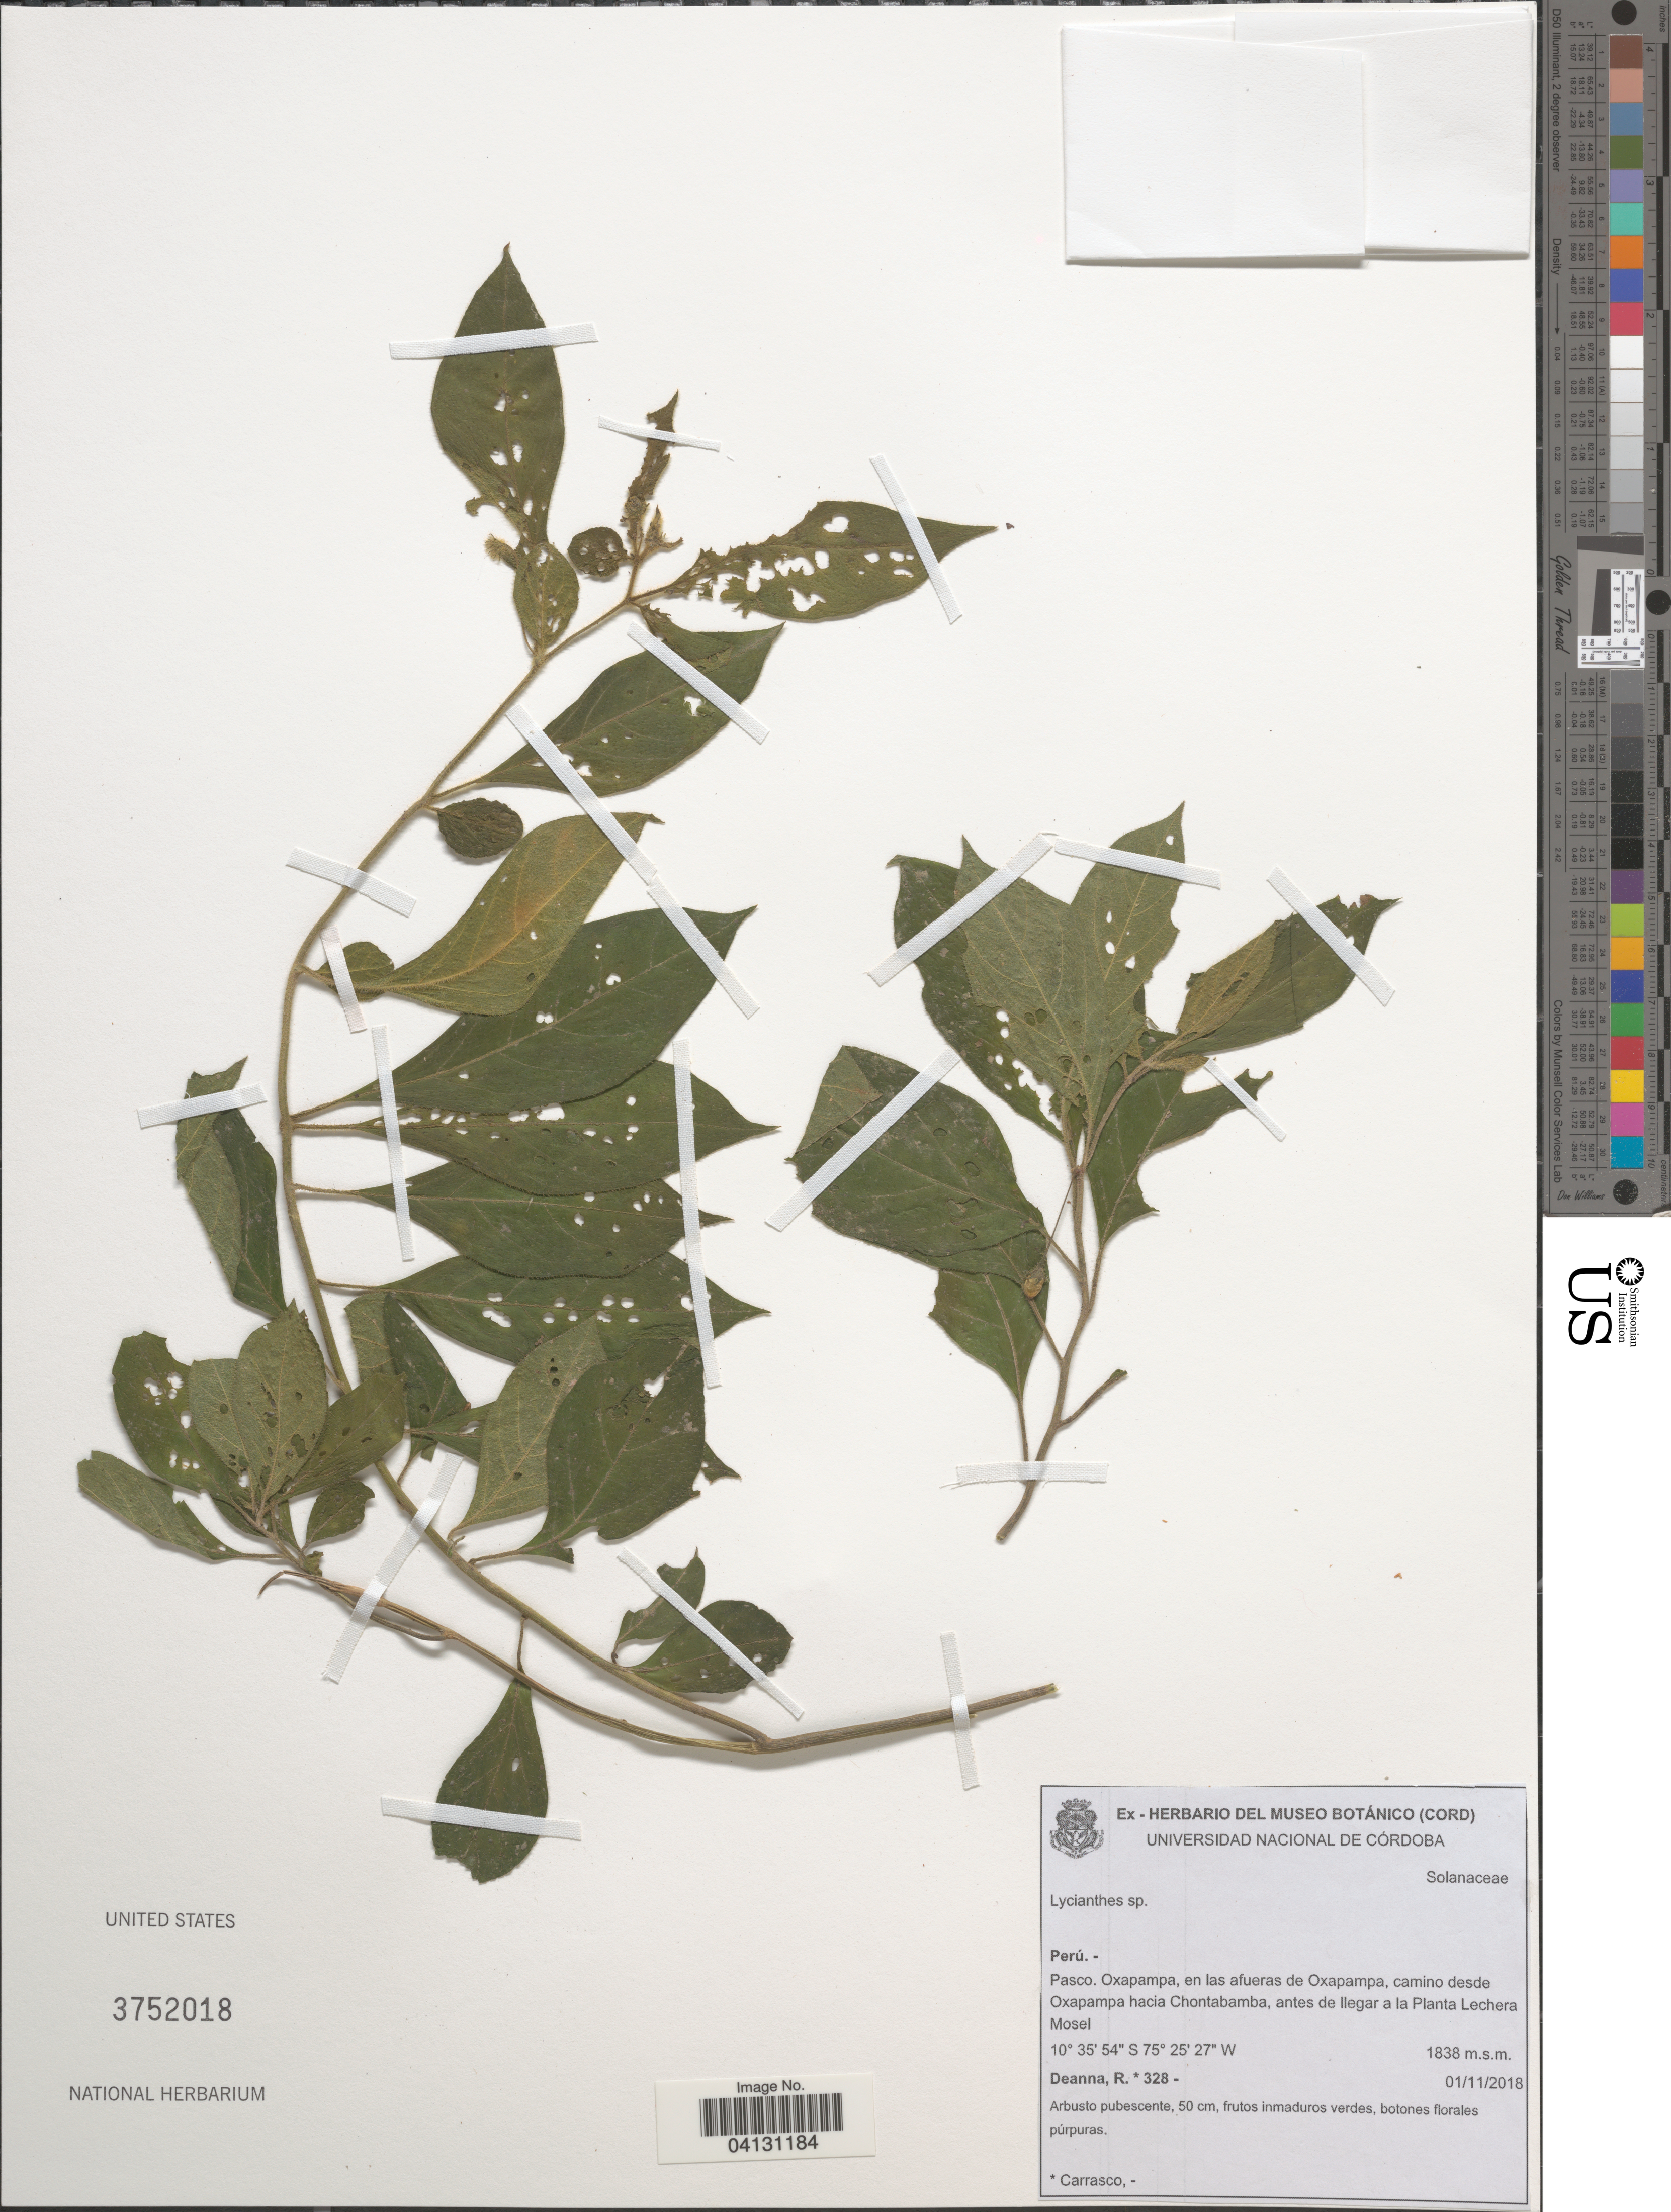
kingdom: Plantae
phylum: Tracheophyta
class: Magnoliopsida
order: Solanales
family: Solanaceae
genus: Lycianthes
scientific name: Lycianthes sp.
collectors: R. Deanna & -. Carrasco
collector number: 328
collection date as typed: Transcribed d/m/y: 1/11/2018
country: Peru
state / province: Pasco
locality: Oxapampa, en las afueras de Oxapampa, camino desde Oxapampa hacia Chontabamba, antes de Ilegar a la Planta Lechera Mosel.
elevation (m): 1838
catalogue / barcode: US 3752018